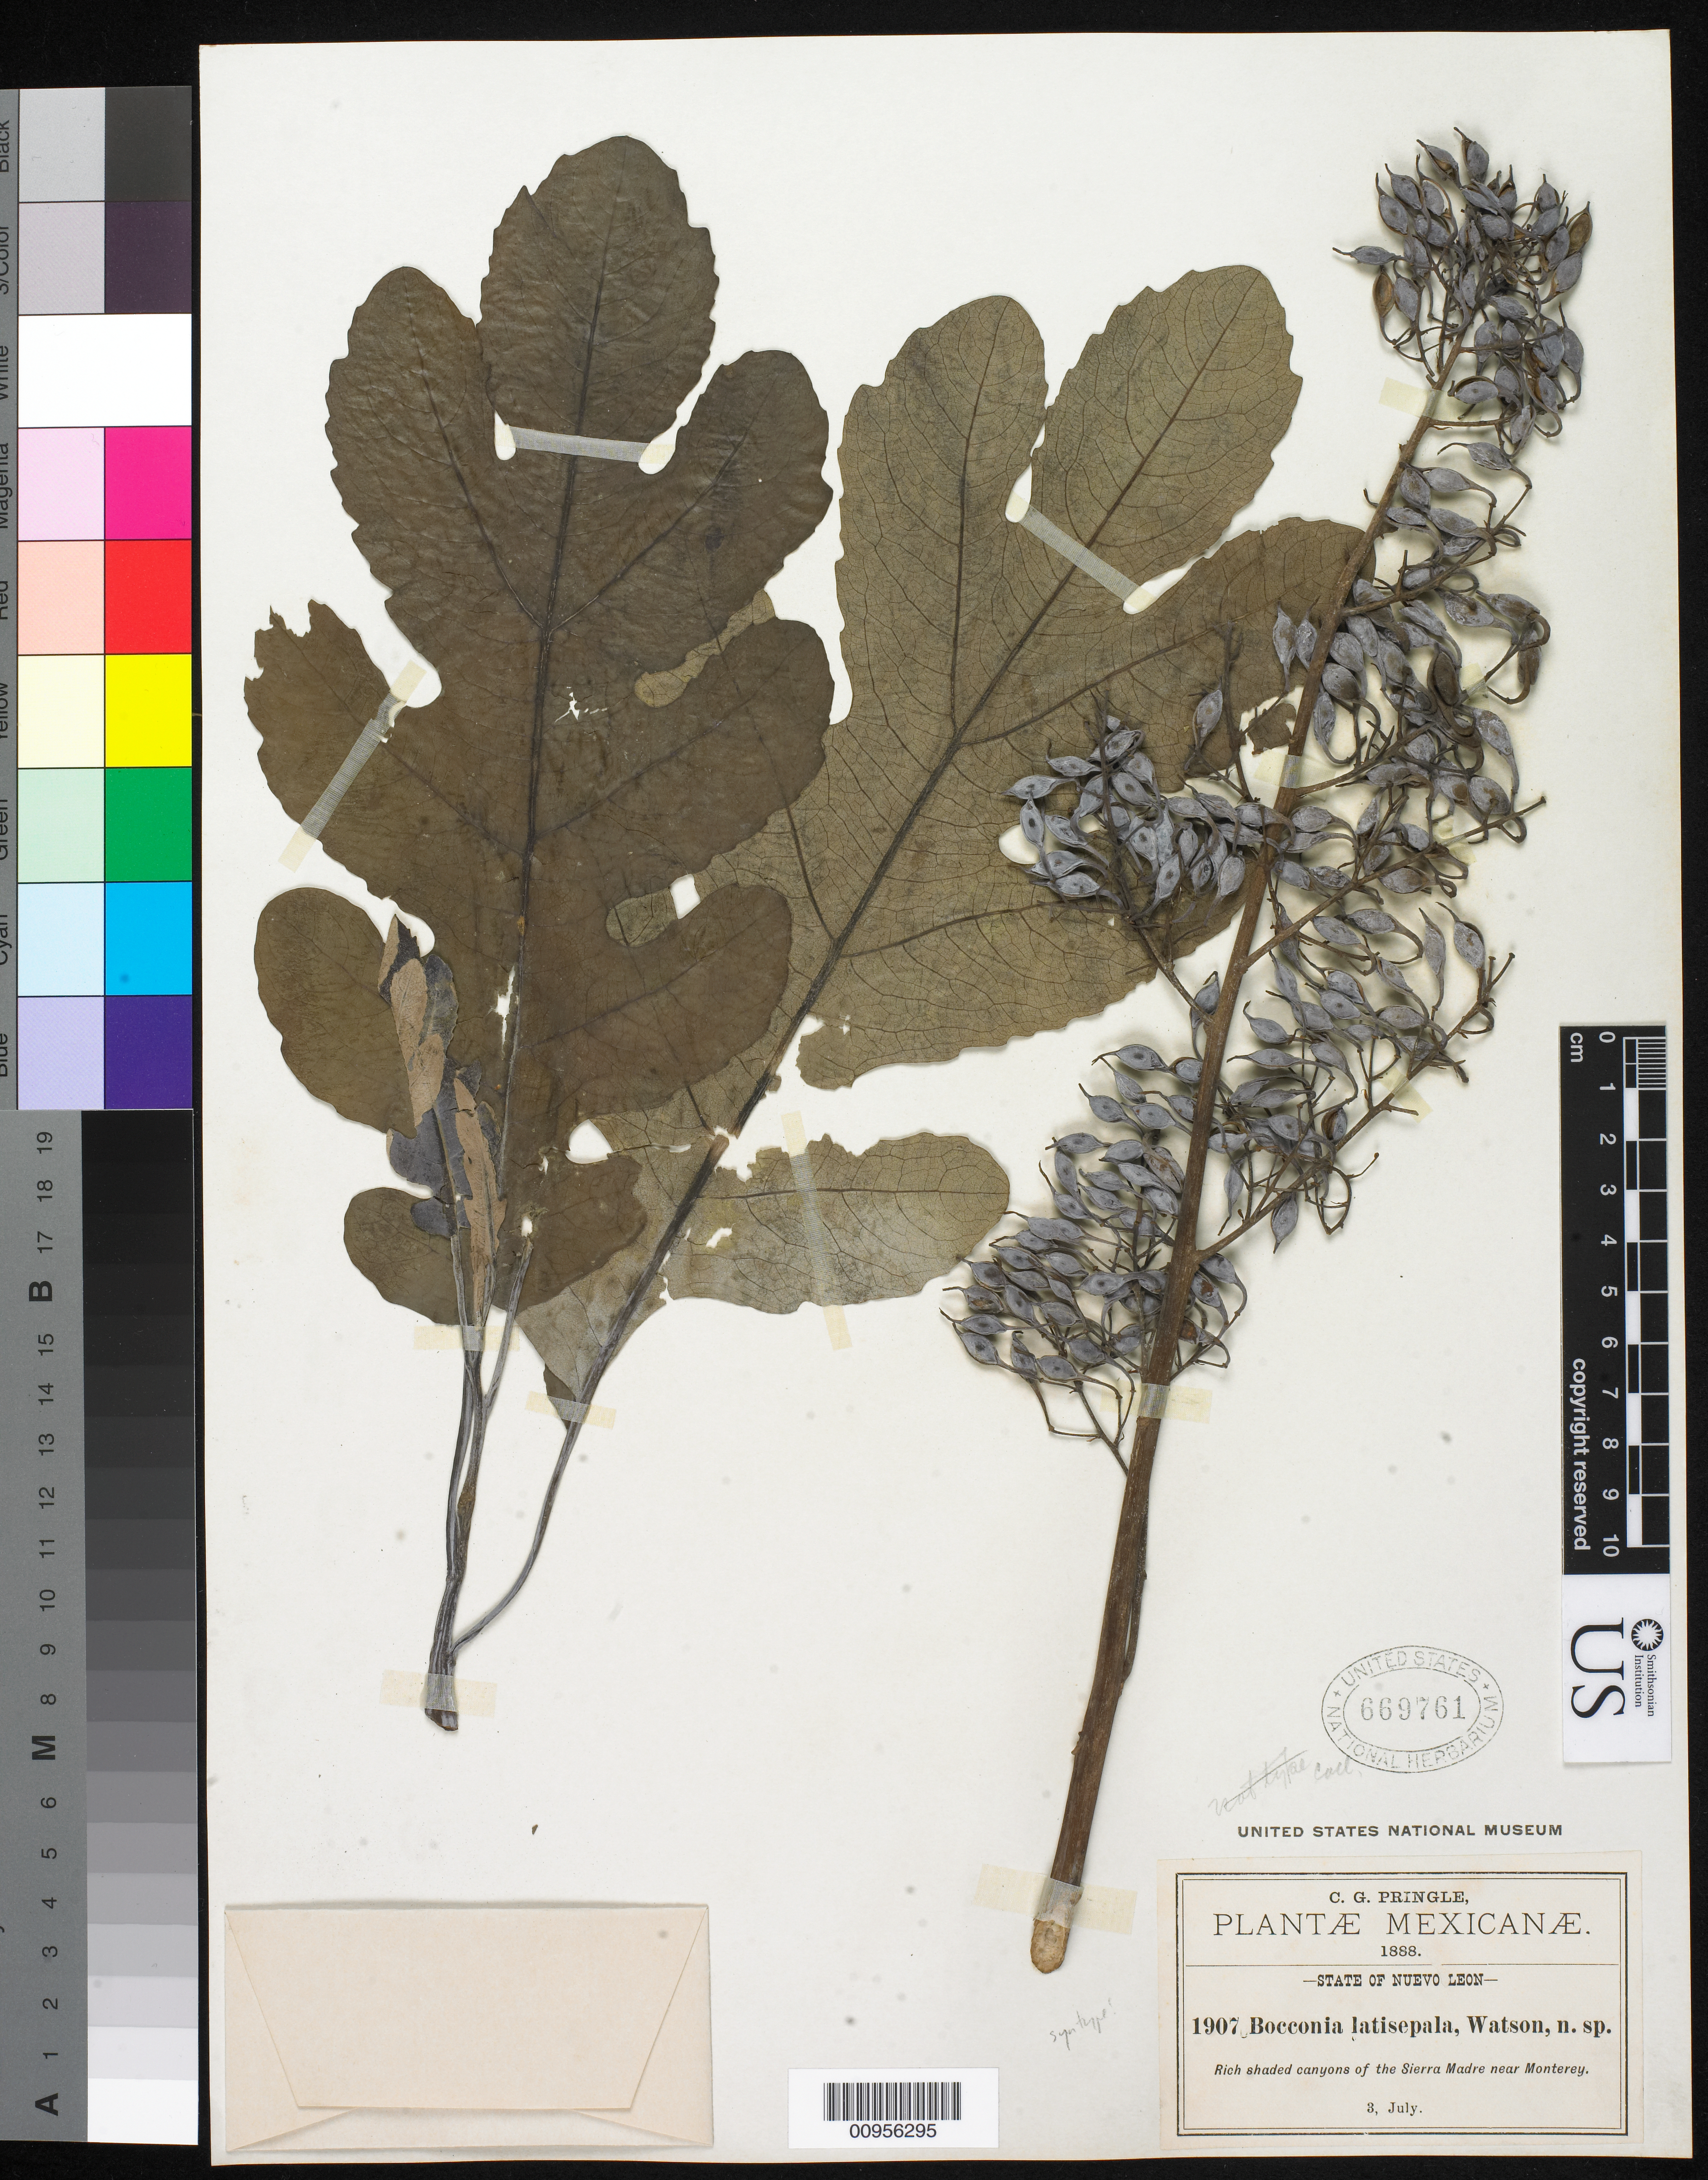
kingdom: Plantae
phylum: Tracheophyta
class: Magnoliopsida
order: Ranunculales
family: Papaveraceae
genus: Bocconia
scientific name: Bocconia latisepala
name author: S. Watson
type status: Syntype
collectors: C. G. Pringle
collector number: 1907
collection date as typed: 03 Jul 1888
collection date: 1888-07-03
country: Mexico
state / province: Nuevo León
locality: Rich shaded canyons of the Sierra Madre near Monterey.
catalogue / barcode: US 669761